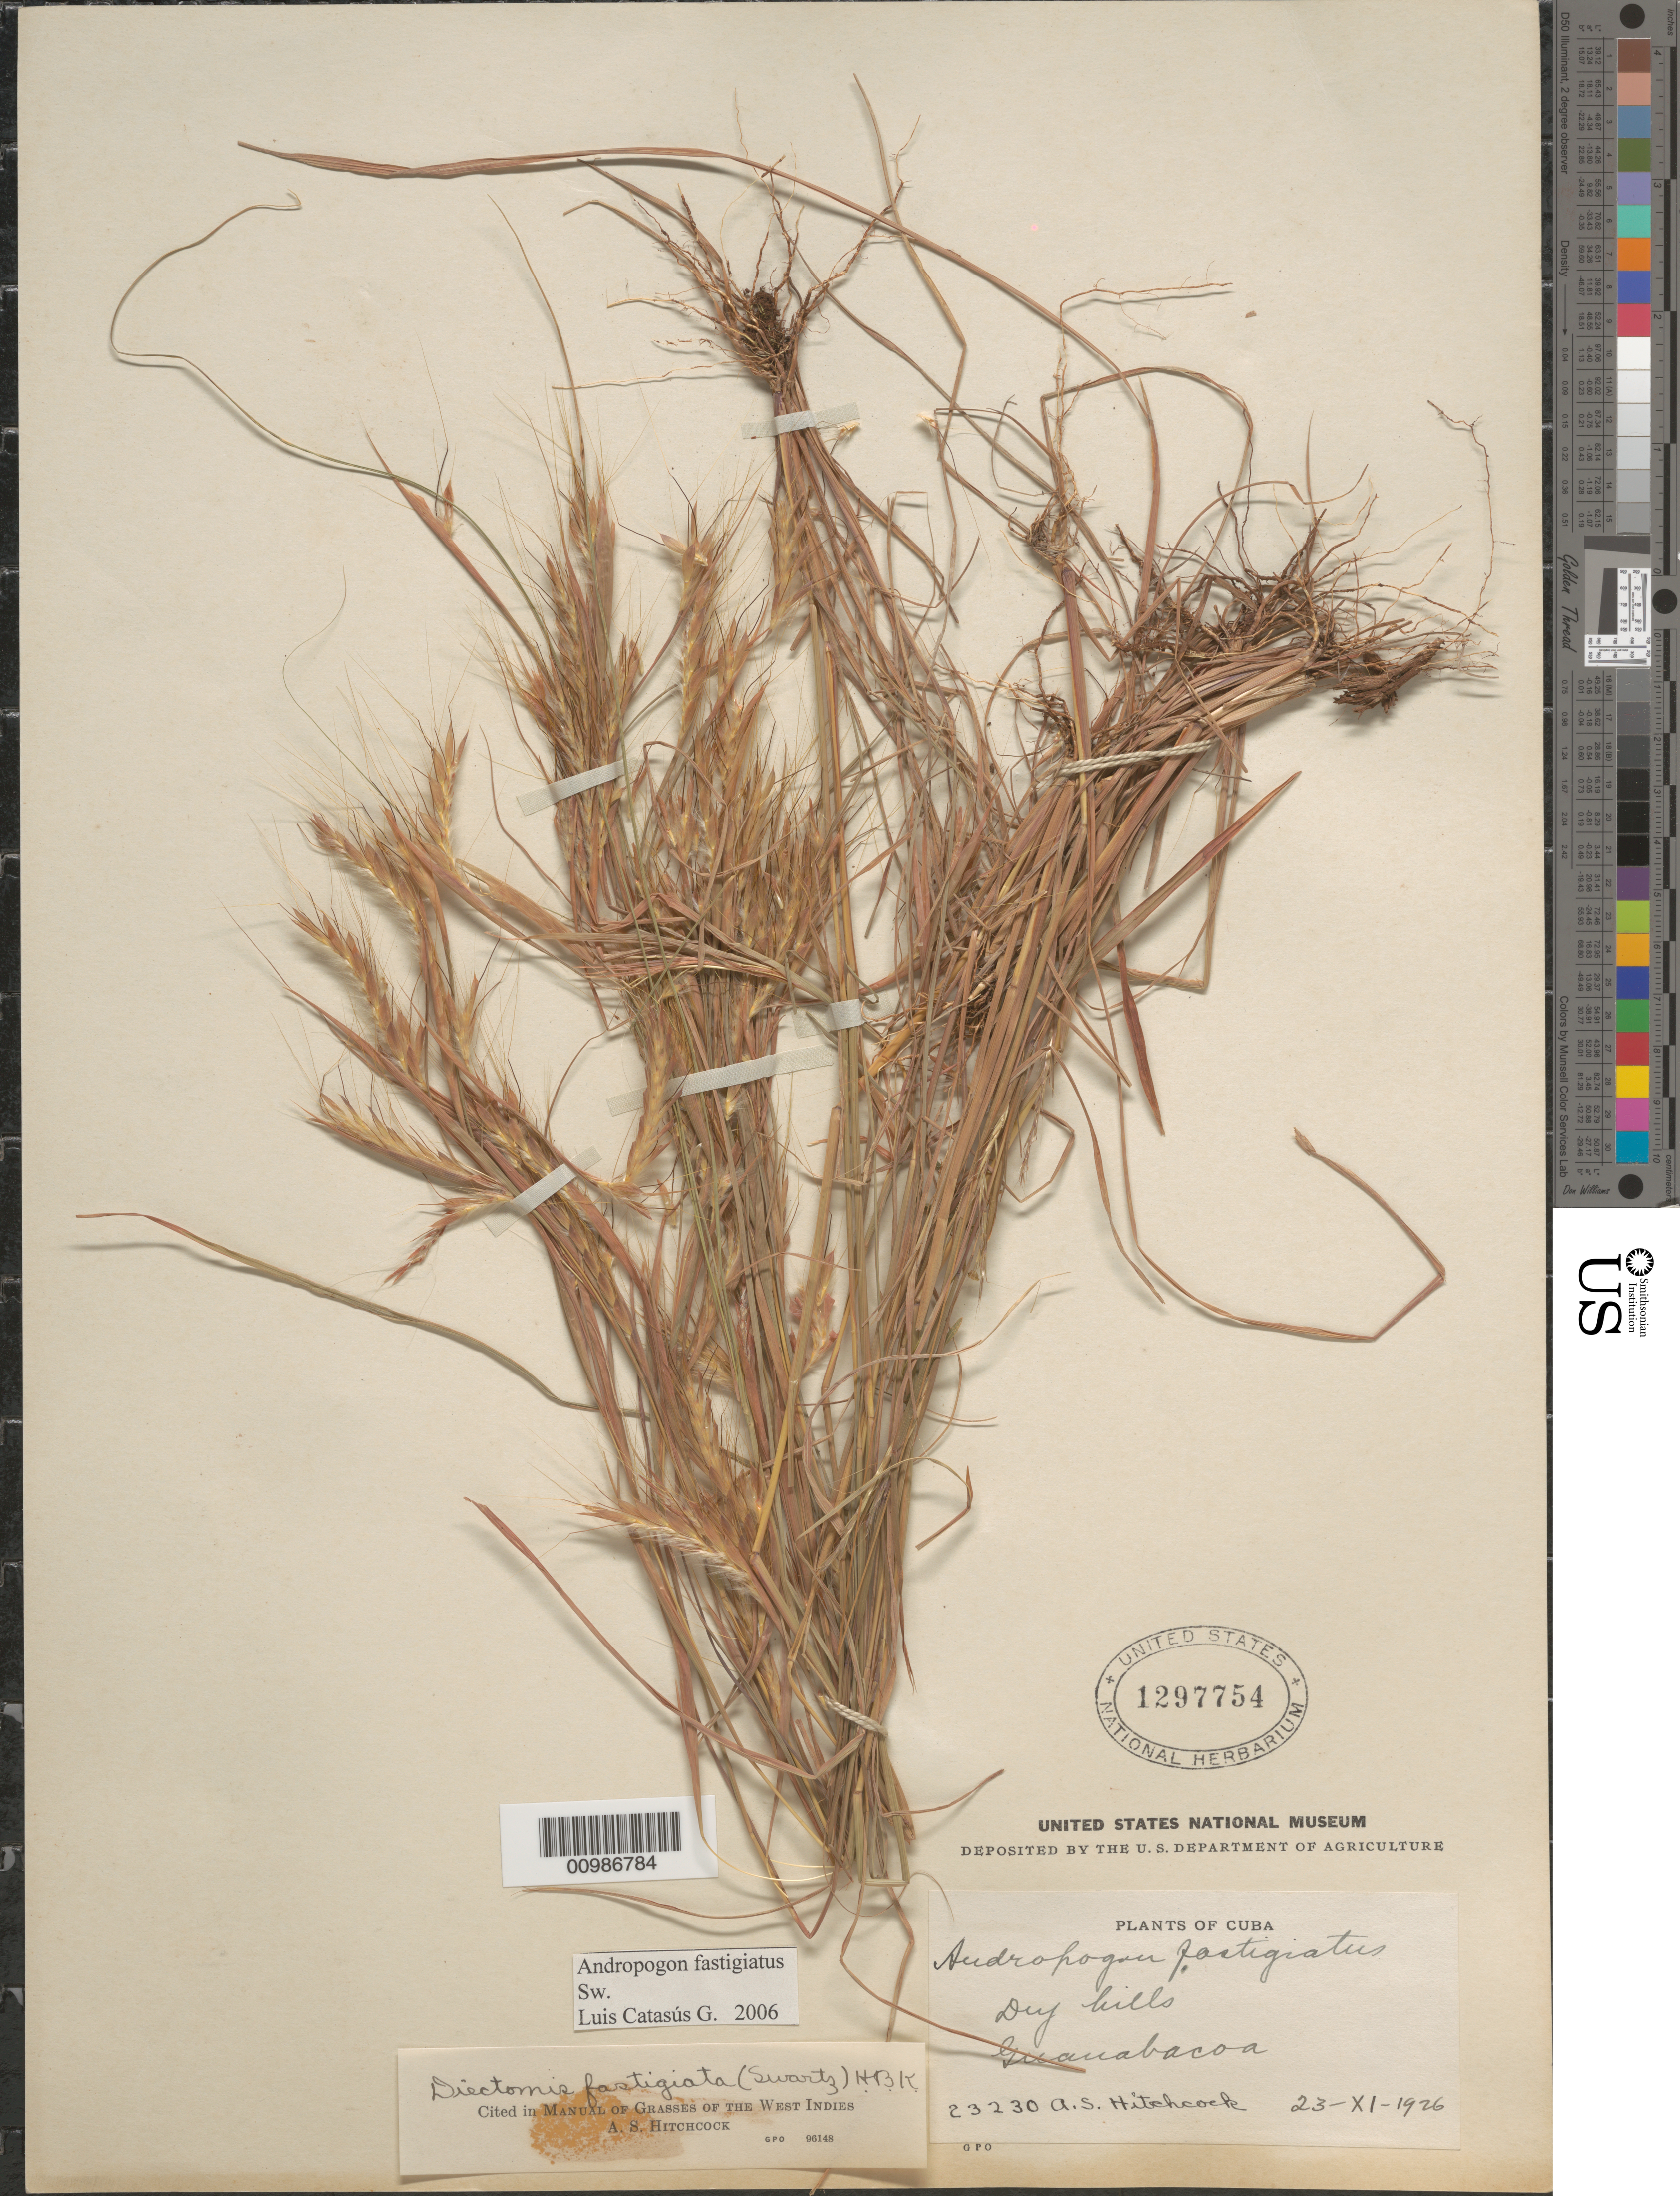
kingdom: Plantae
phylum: Tracheophyta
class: Liliopsida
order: Poales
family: Poaceae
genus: Andropogon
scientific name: Andropogon fastigiatus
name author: Sw.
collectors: A. S. Hitchcock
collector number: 23230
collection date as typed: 23 Nov 1926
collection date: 1926-11-23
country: Cuba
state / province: La Habana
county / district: Municipio Guanabacoa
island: Cuba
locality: Township: Guanabacoa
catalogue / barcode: US 1297754